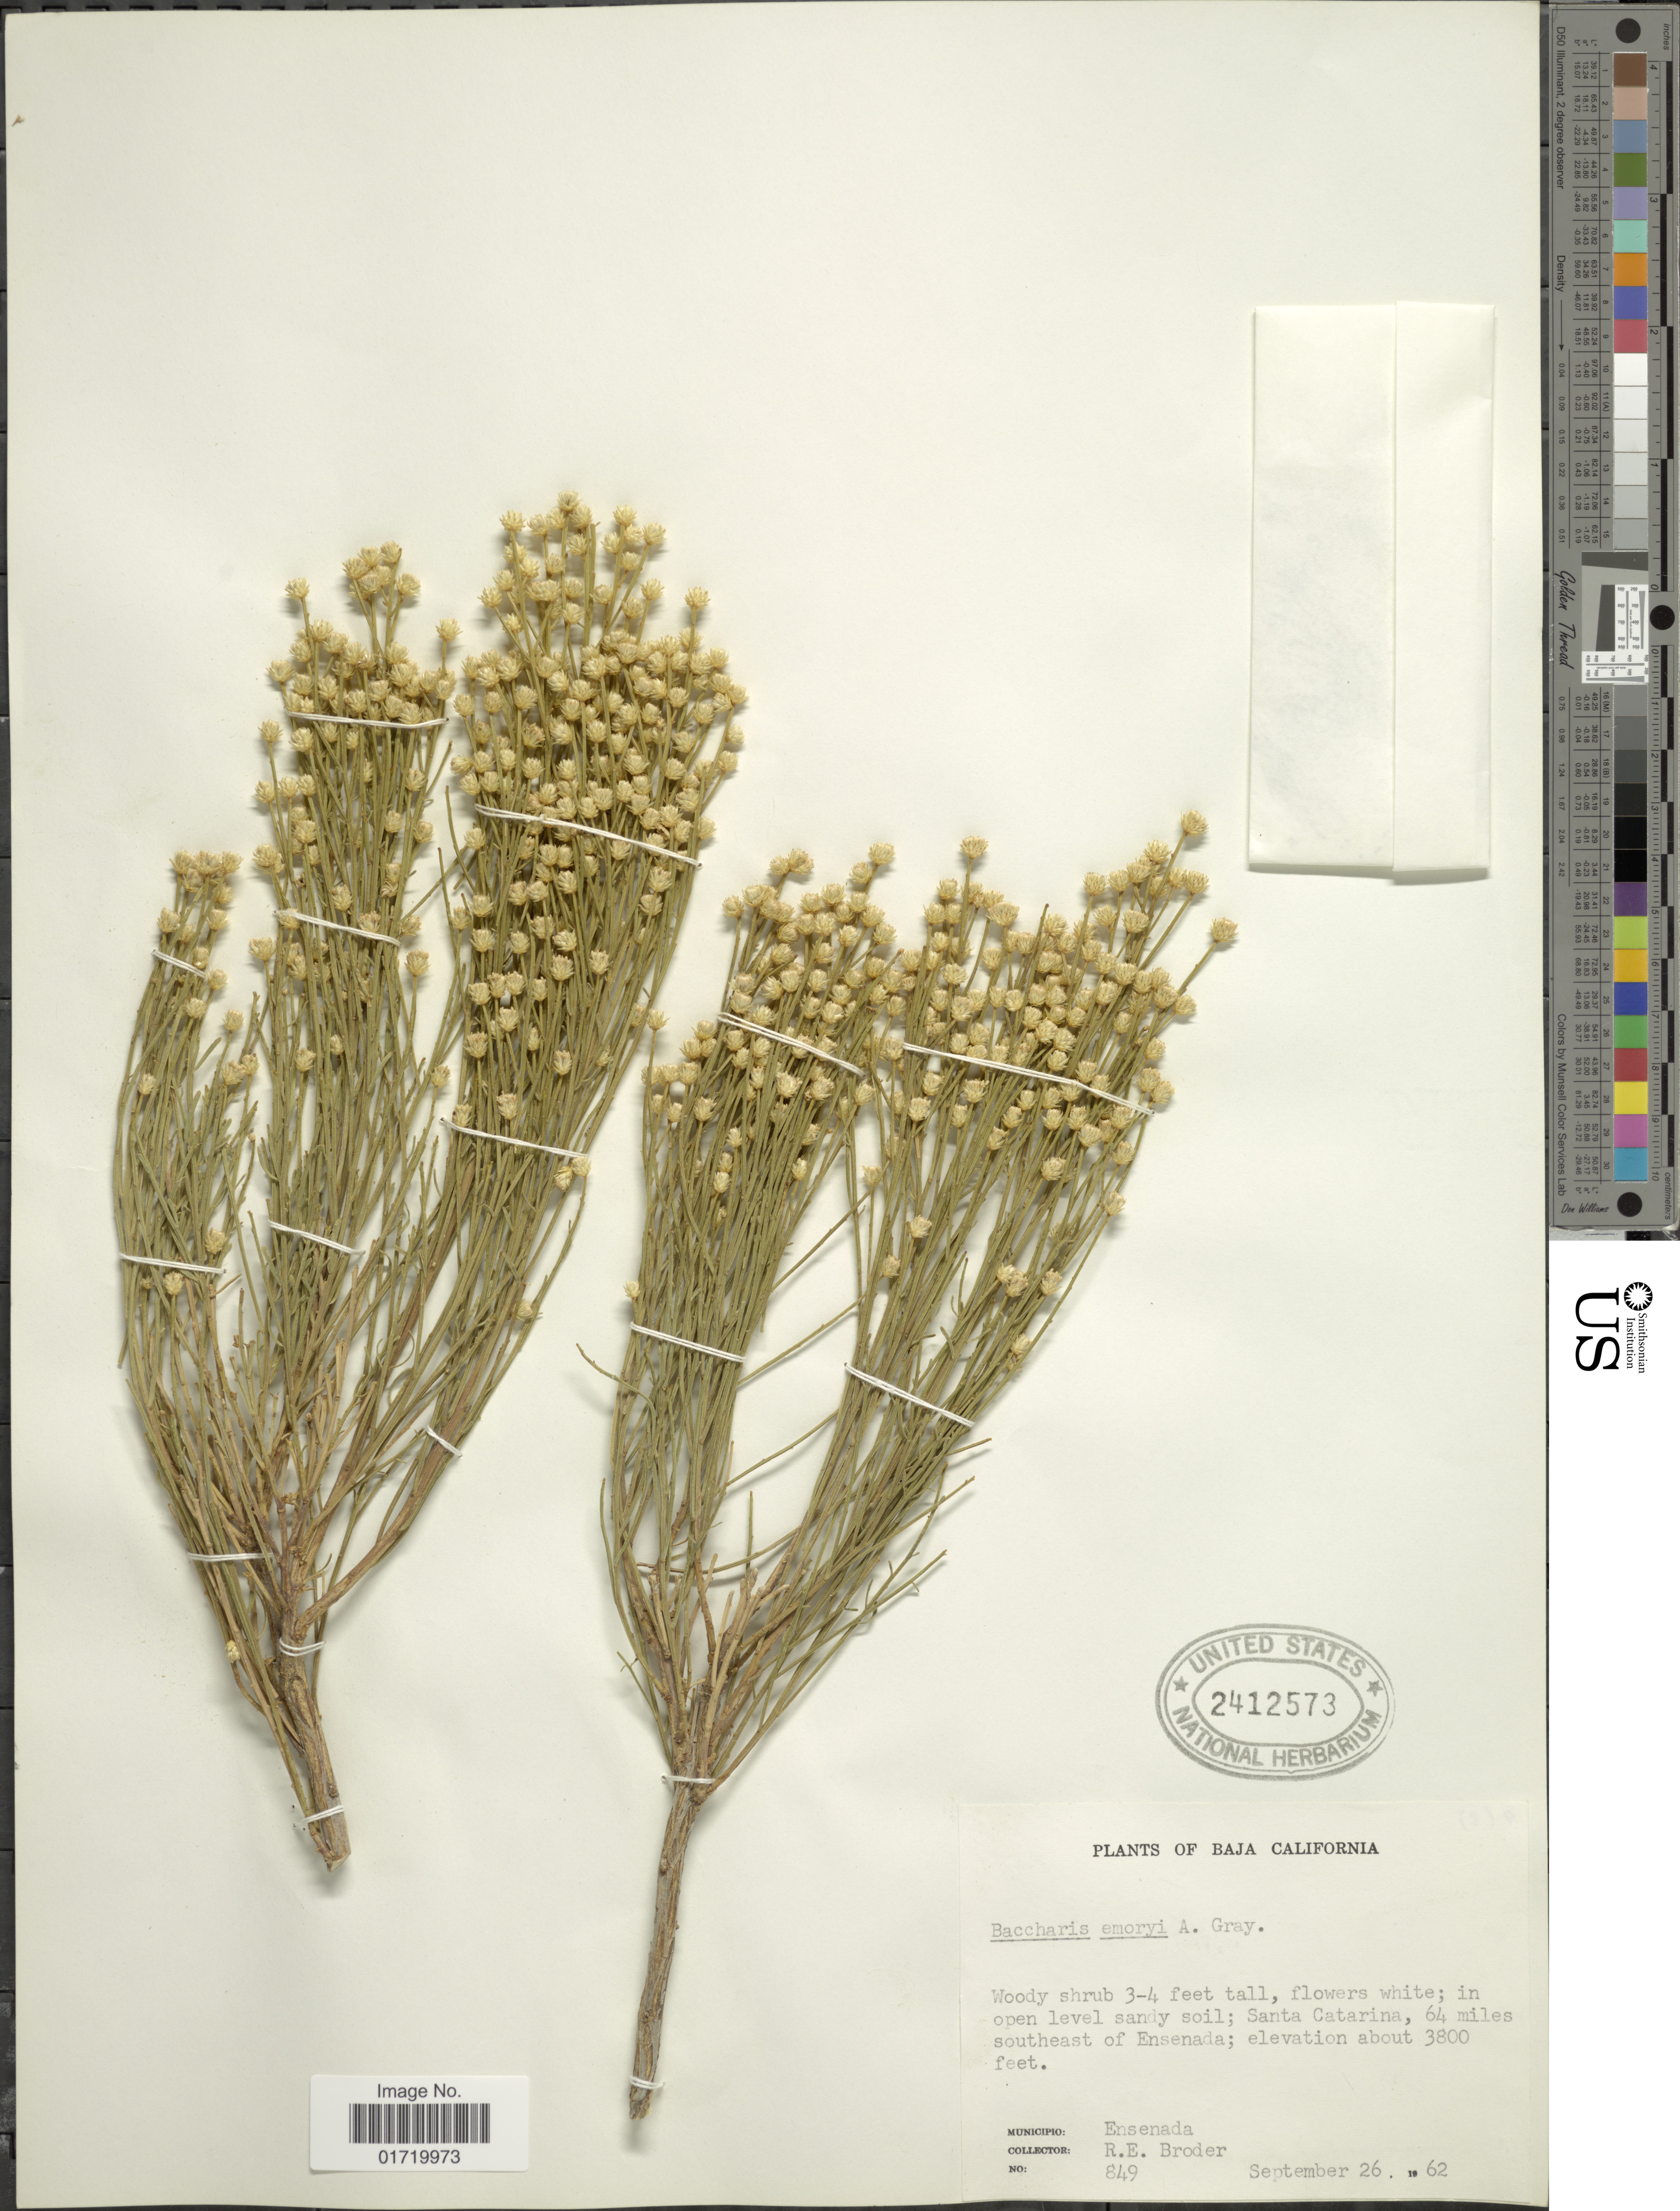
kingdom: Plantae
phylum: Tracheophyta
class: Magnoliopsida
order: Asterales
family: Asteraceae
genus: Baccharis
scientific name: Baccharis sergiloides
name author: A. Gray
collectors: R. Broder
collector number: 849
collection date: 1962-09-26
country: Mexico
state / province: Baja California Norte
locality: Santa Catarina, 64 miles southeast of Ensenada, Municipio Ensenada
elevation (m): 1158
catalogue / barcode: US 2412573